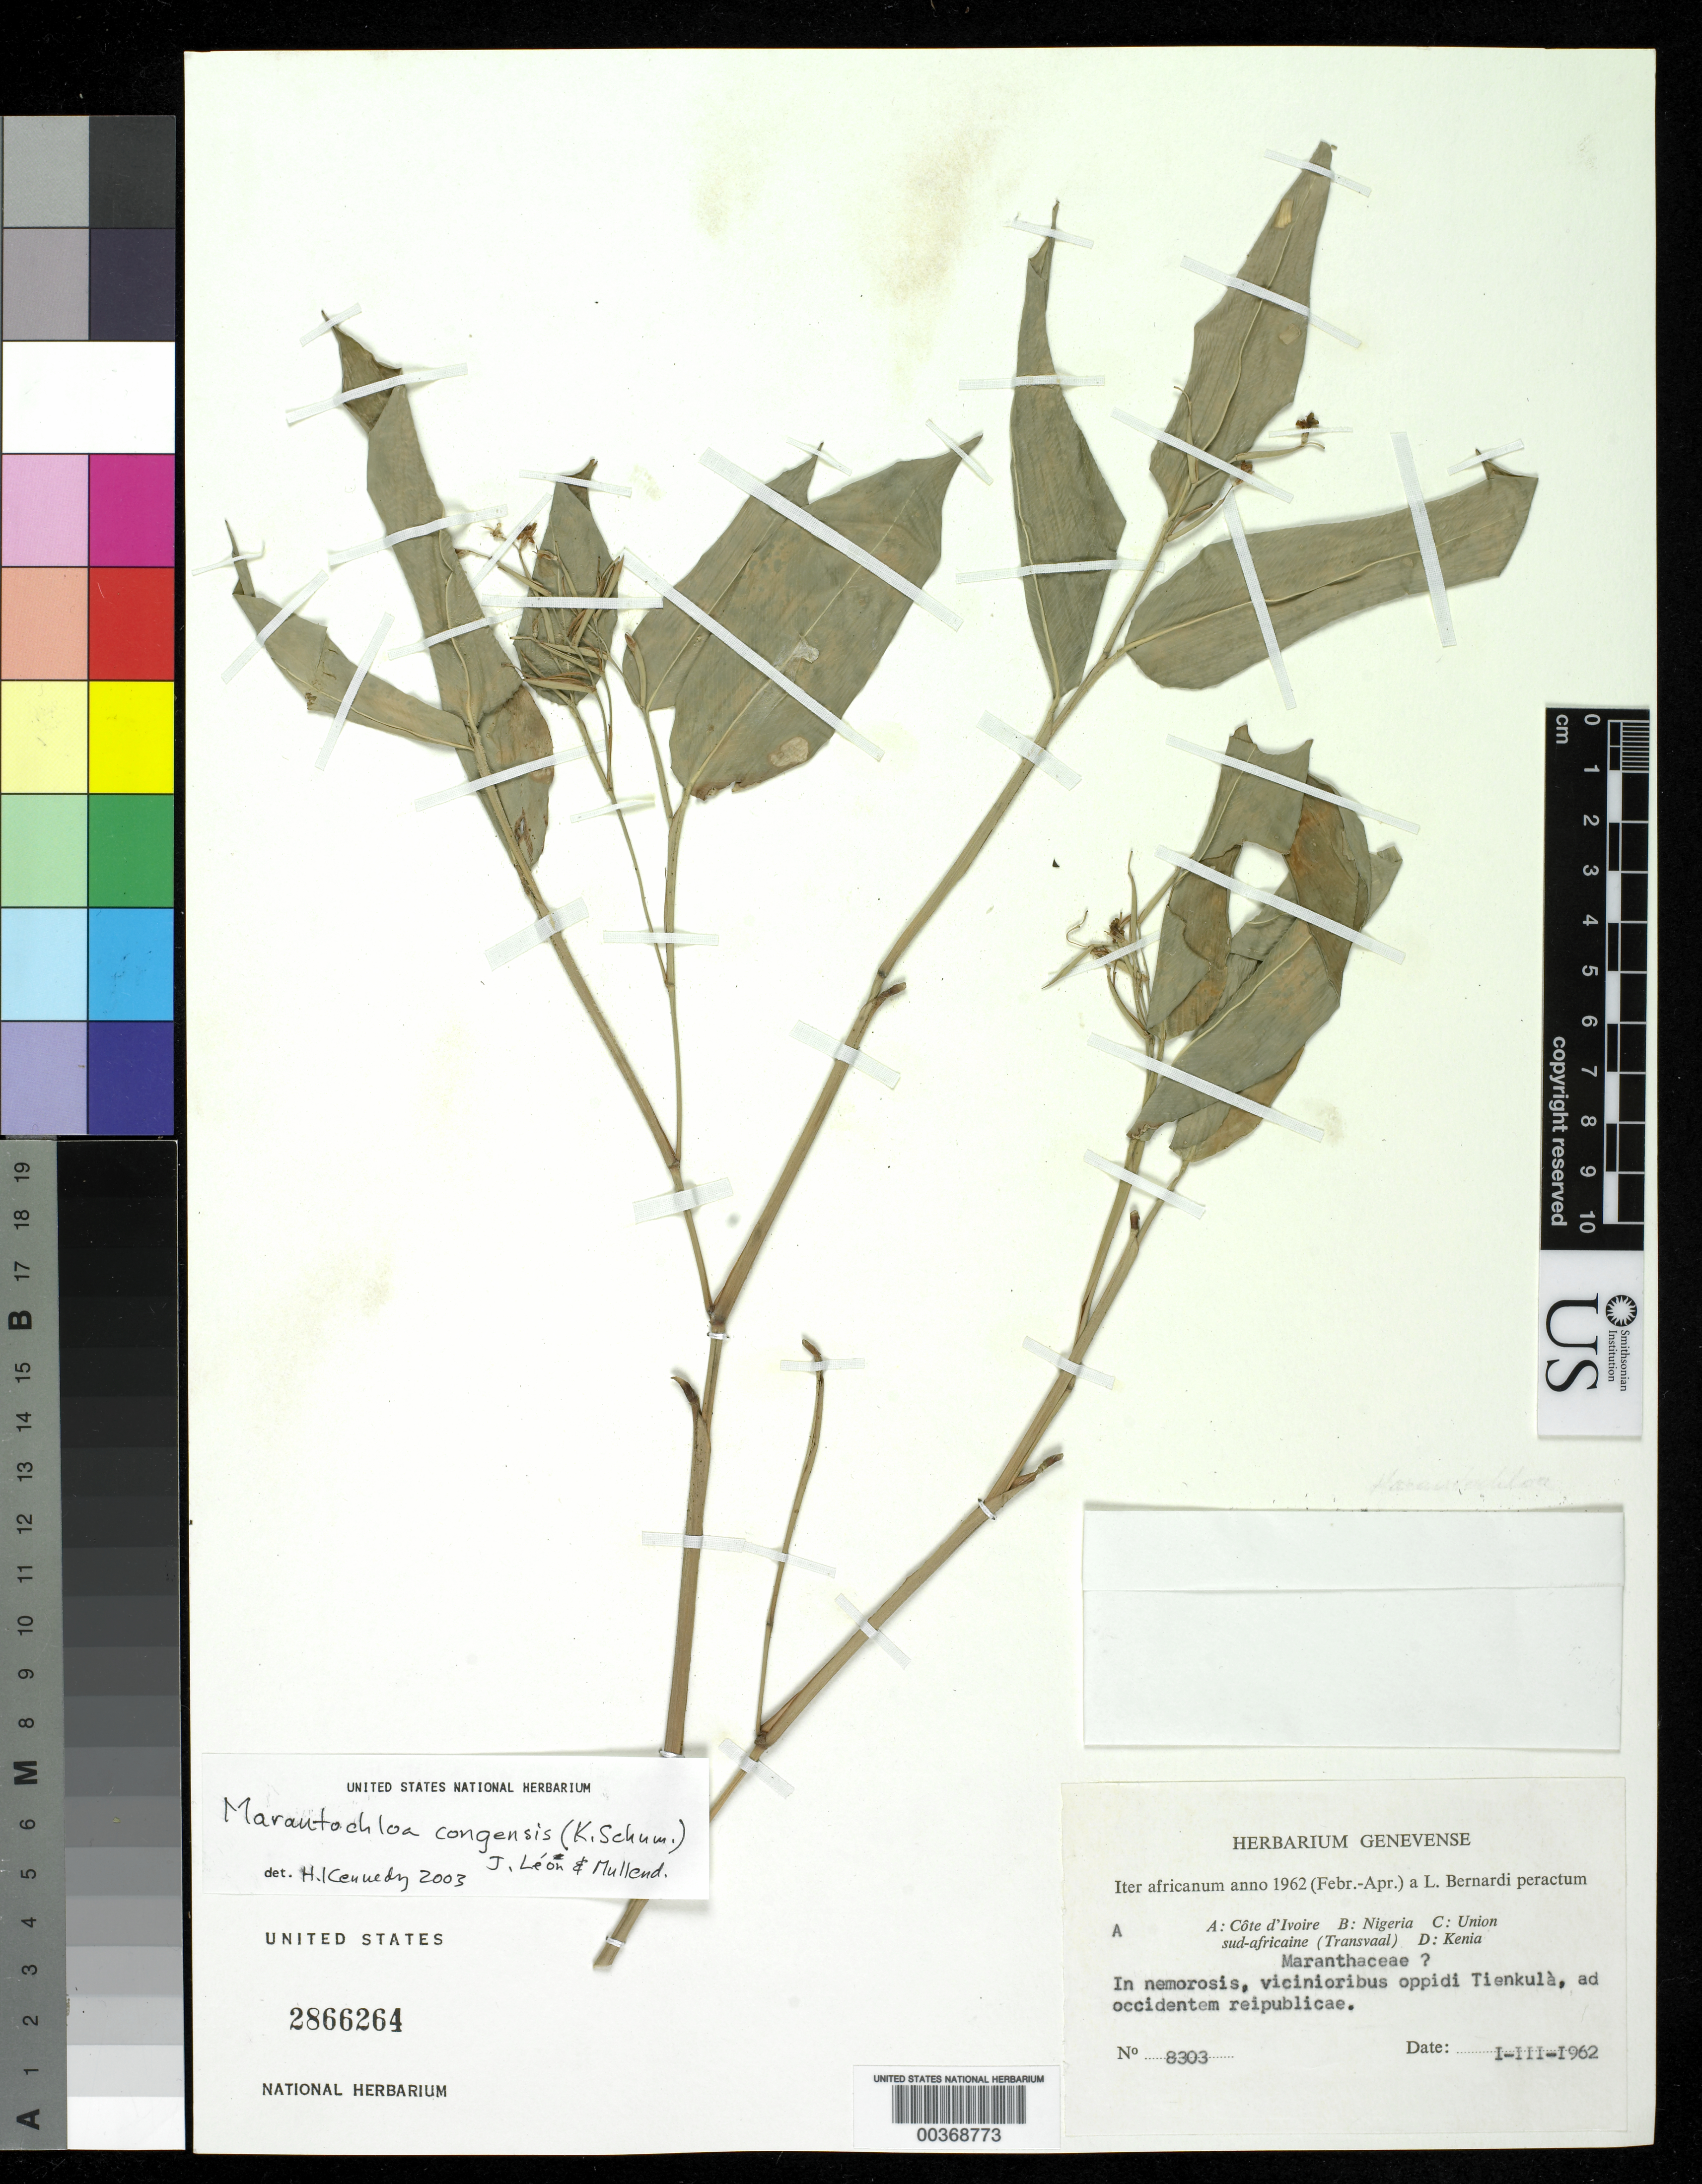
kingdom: Plantae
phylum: Tracheophyta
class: Liliopsida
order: Zingiberales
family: Marantaceae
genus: Marantochloa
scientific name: Marantochloa congensis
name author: (K. Schum.) J. Léonard & Mullend.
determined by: Kennedy, Helen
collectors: L. Bernardi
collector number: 8303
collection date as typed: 01 Mar 1962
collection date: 1962-03-01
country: Ivory Coast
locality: Cote d'ivoire, in nemorosis, vicinioribus oppidi tienkula, ad occidentem reipublicae. [cote d'ivoire, in well-wooded area near the town of tienkula, towards western part of the republic?]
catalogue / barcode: US 2866264